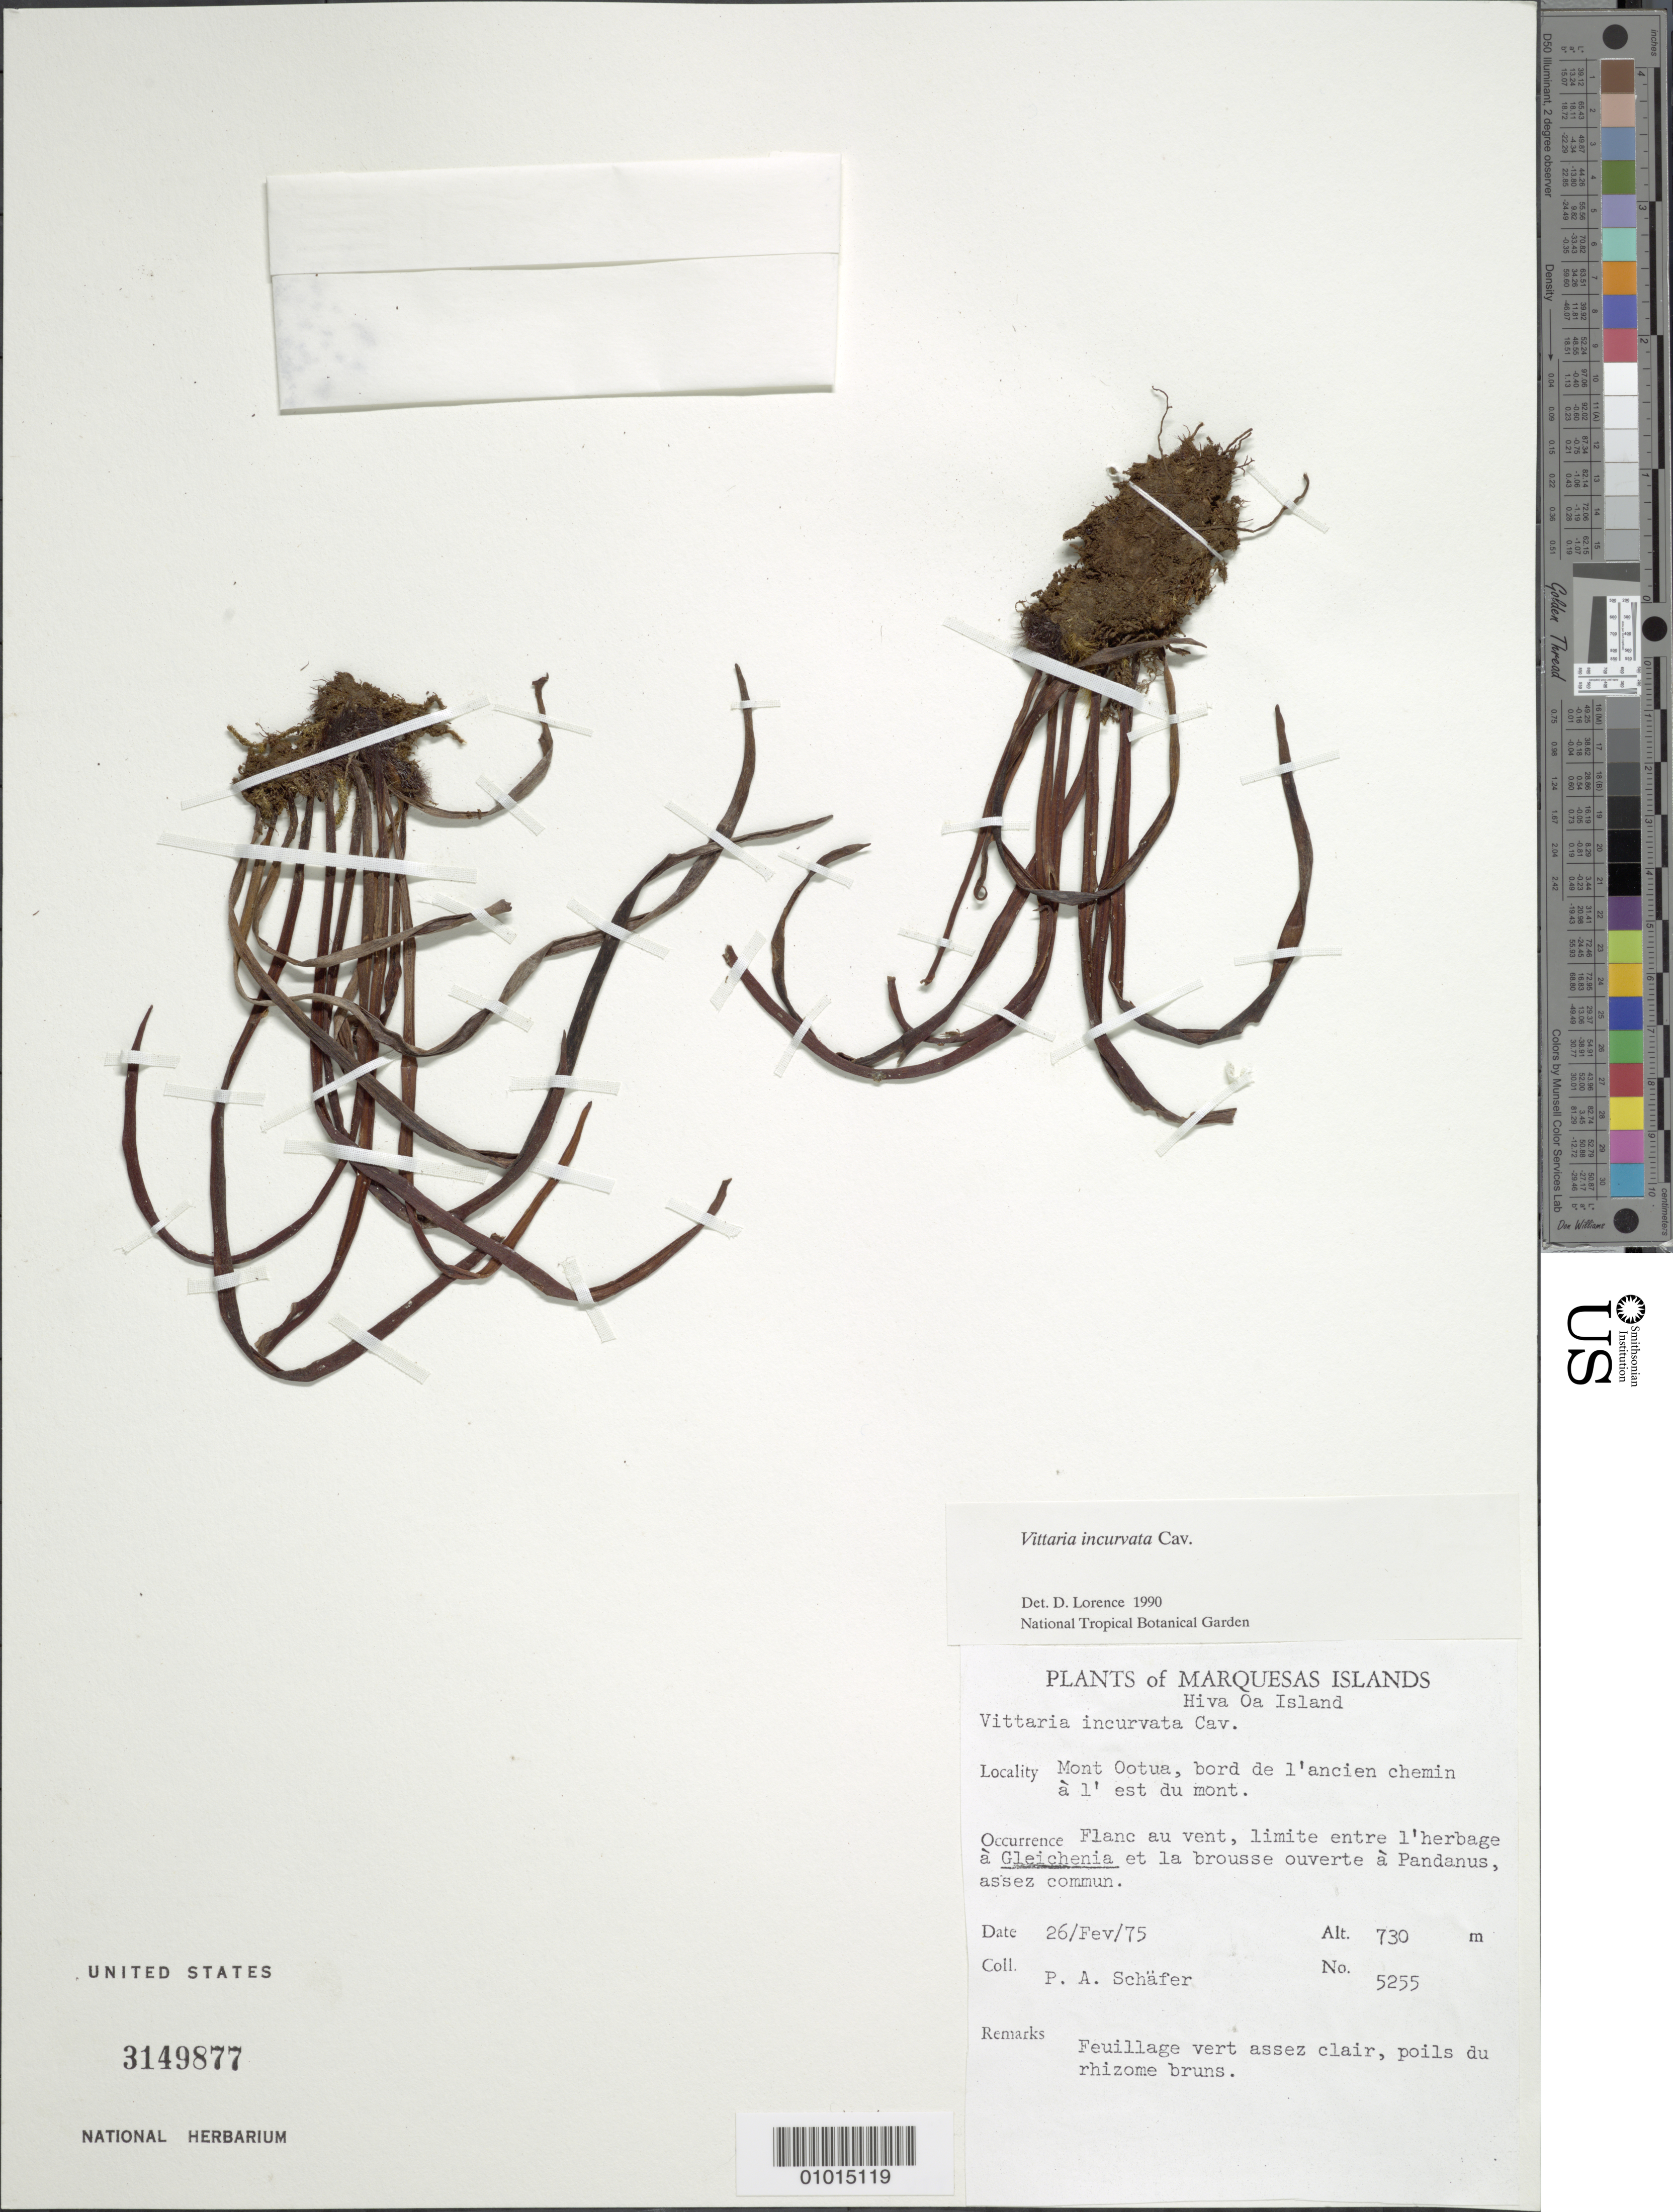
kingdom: Plantae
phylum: Tracheophyta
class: Polypodiopsida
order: Polypodiales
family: Pteridaceae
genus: Haplopteris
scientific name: Haplopteris elongata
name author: (Sw.) Crane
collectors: P. A. Schäfer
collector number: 5255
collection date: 1975-02-26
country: French Polynesia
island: Hiva Oa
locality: Monte Ootua, bord de l'ancien chemin à l'est du mont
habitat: Flanc au vent, limite entre l'herbage à Gleichenia et la brousse ouverte à Pandanus; assez commun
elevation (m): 730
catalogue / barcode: US 3149877